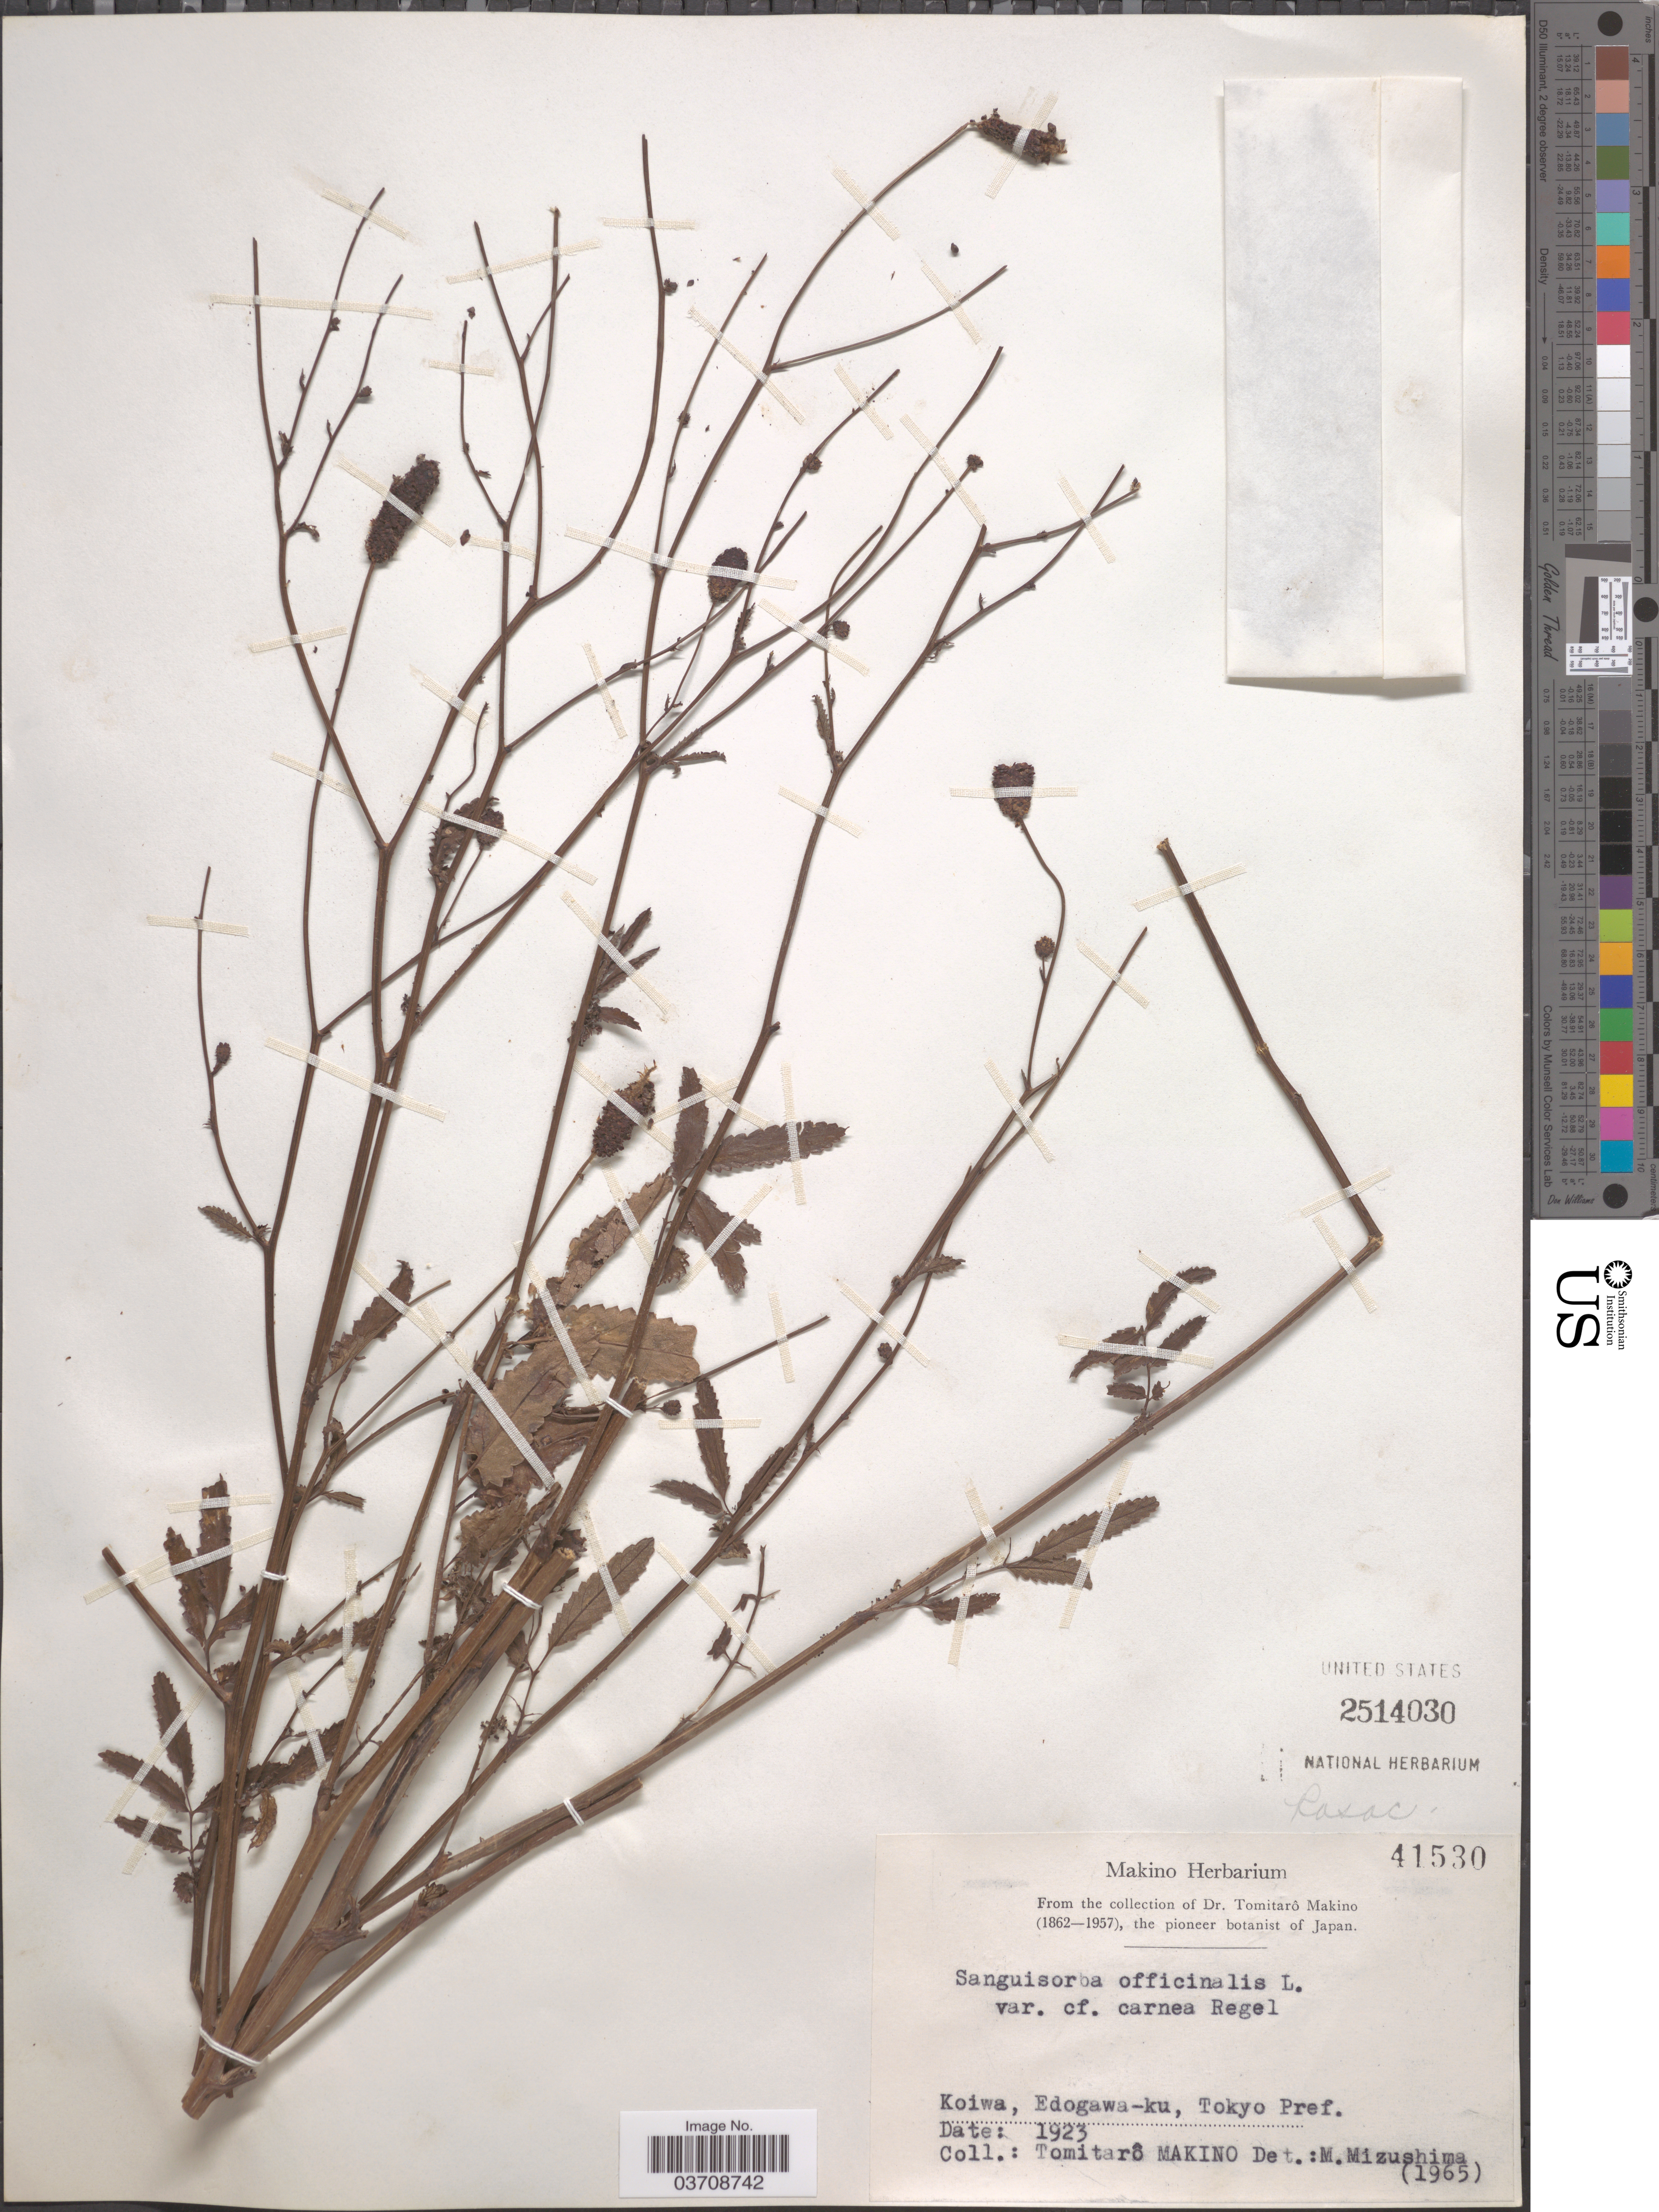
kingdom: Plantae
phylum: Tracheophyta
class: Magnoliopsida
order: Rosales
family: Rosaceae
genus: Sanguisorba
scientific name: Sanguisorba officinalis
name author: L.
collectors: T. Makino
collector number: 41530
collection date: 1923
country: Japan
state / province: Tokyo, Federal City of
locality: Koiwa, Edogawa-ku, Tokyo Pref.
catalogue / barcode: US 2514030